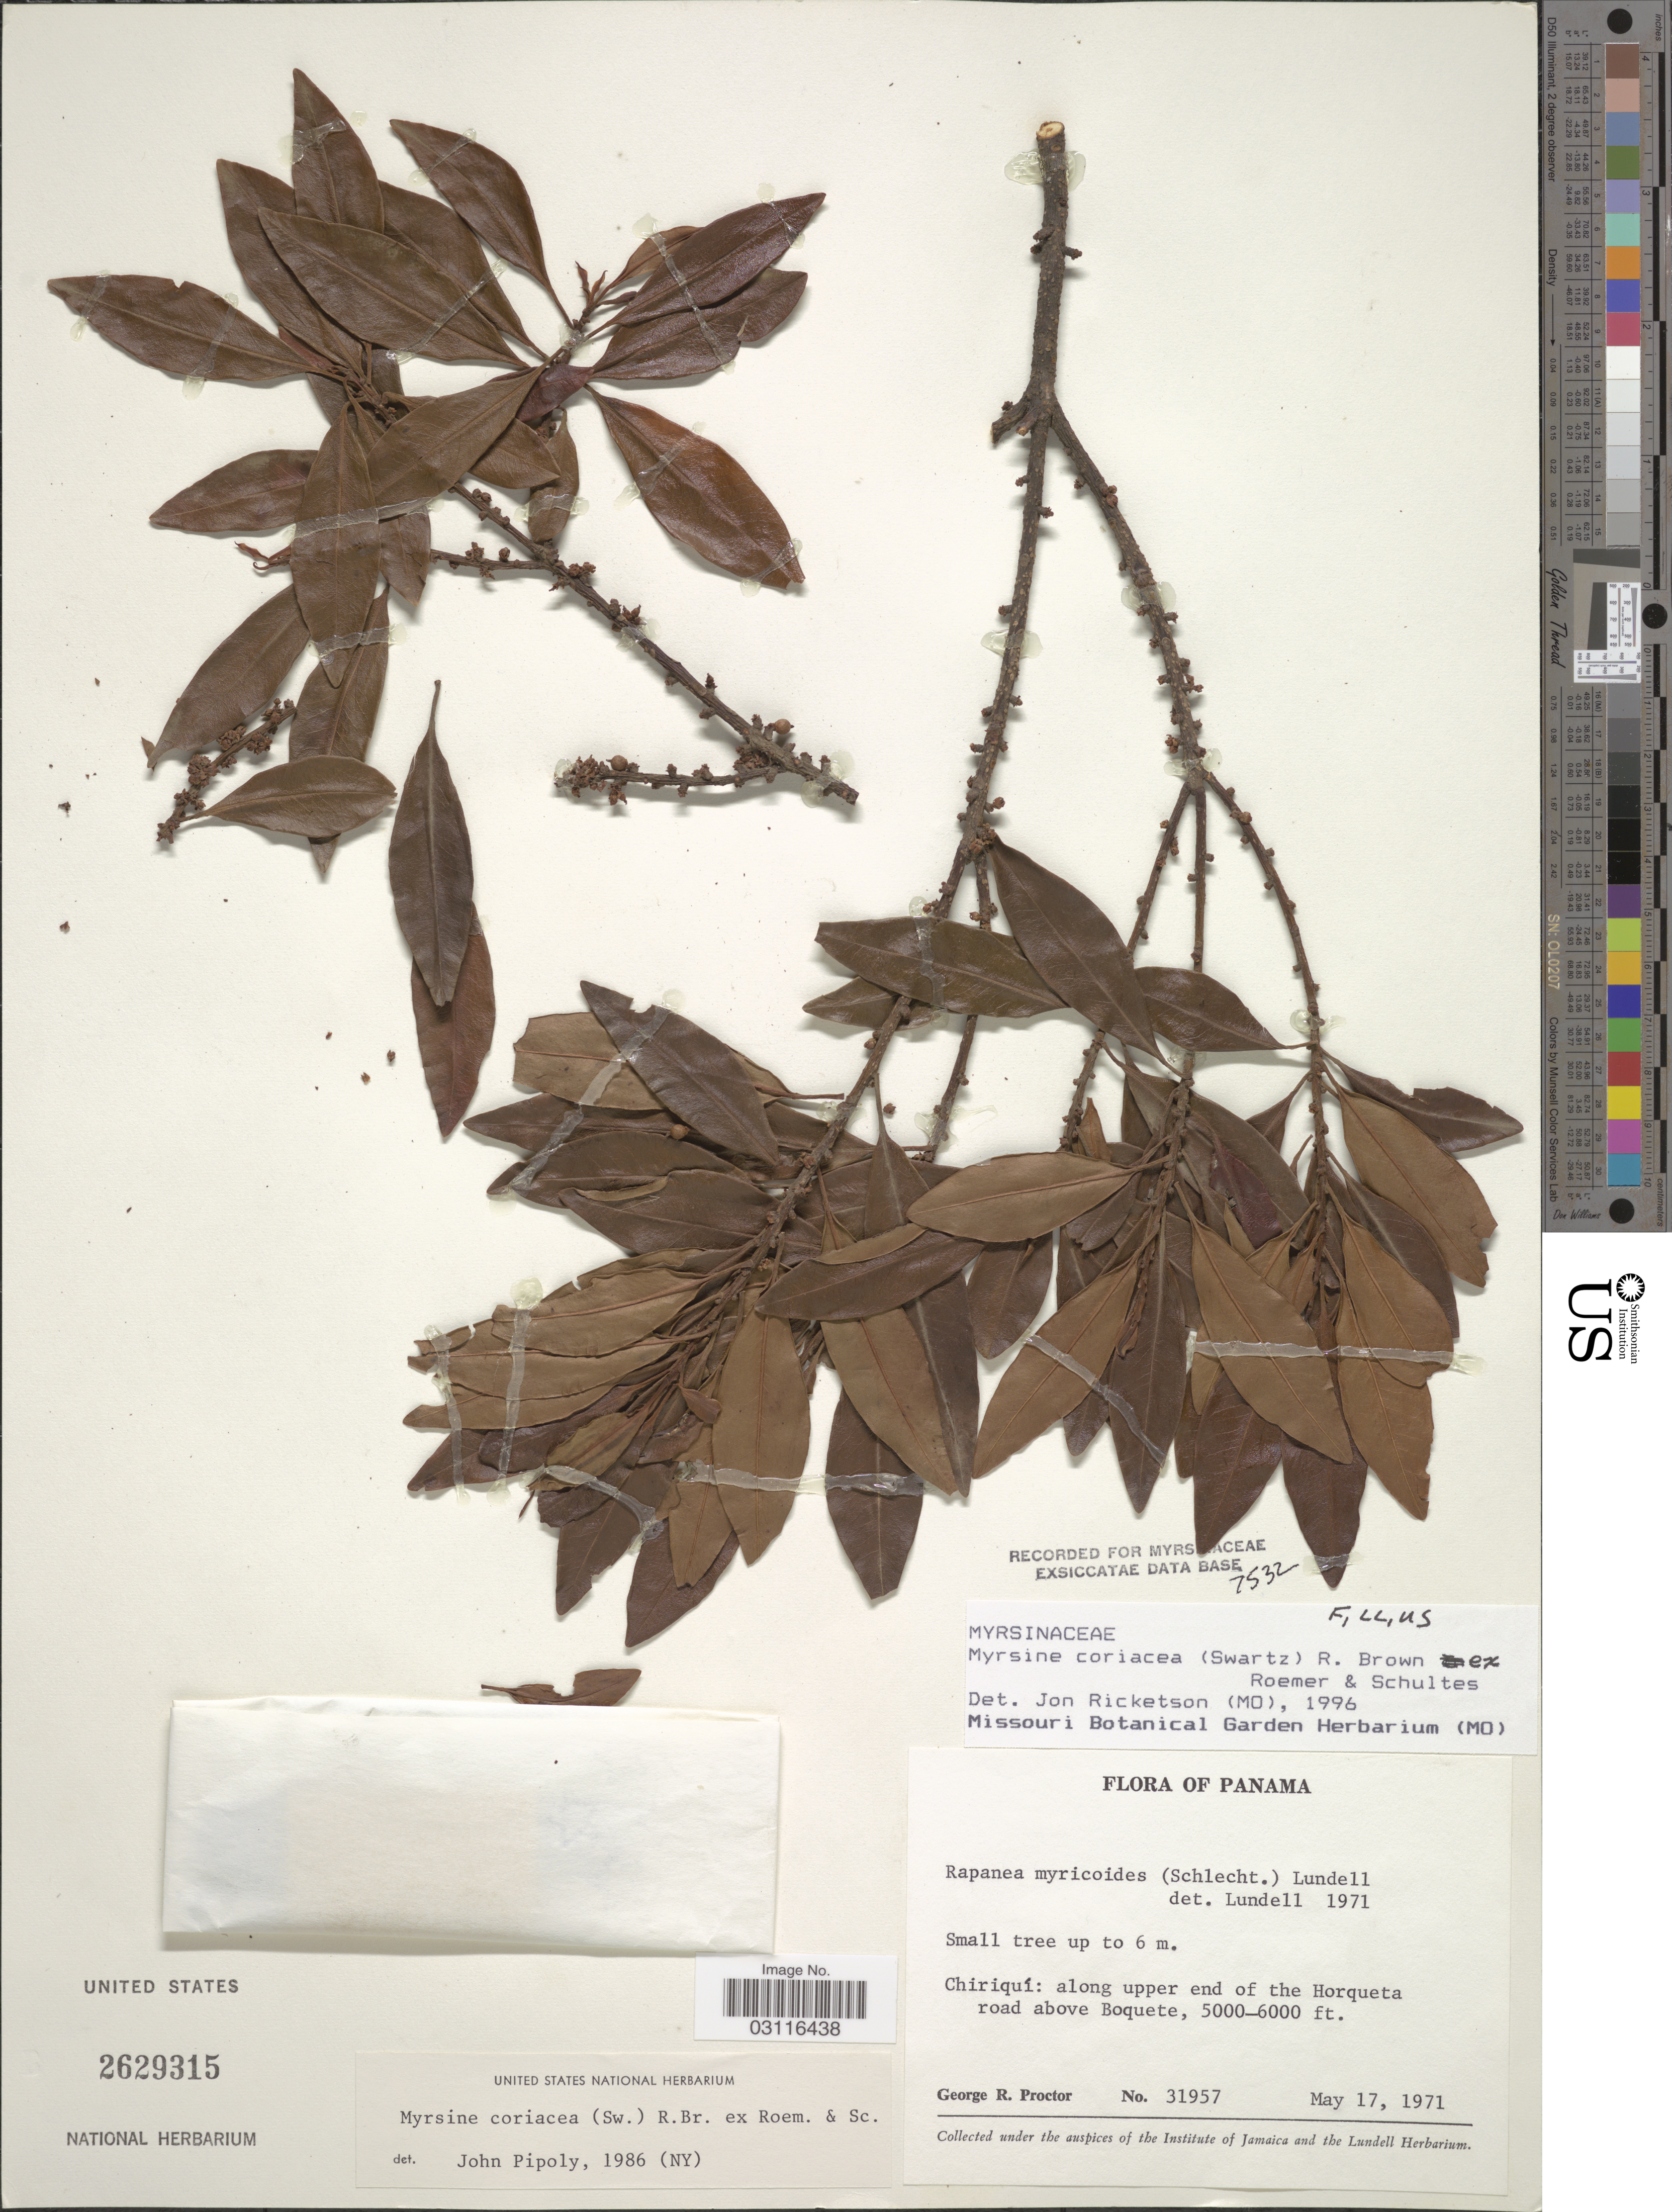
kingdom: Plantae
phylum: Tracheophyta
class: Magnoliopsida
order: Ericales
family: Primulaceae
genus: Myrsine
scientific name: Myrsine coriacea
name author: (Sw.) R. Br. ex Roem. & Schult.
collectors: G. Proctor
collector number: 31957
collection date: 1971-05-17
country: Panama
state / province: Chiriqui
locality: Along upper end of the Horqueta road above Boquete.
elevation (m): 1524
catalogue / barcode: US 2629315